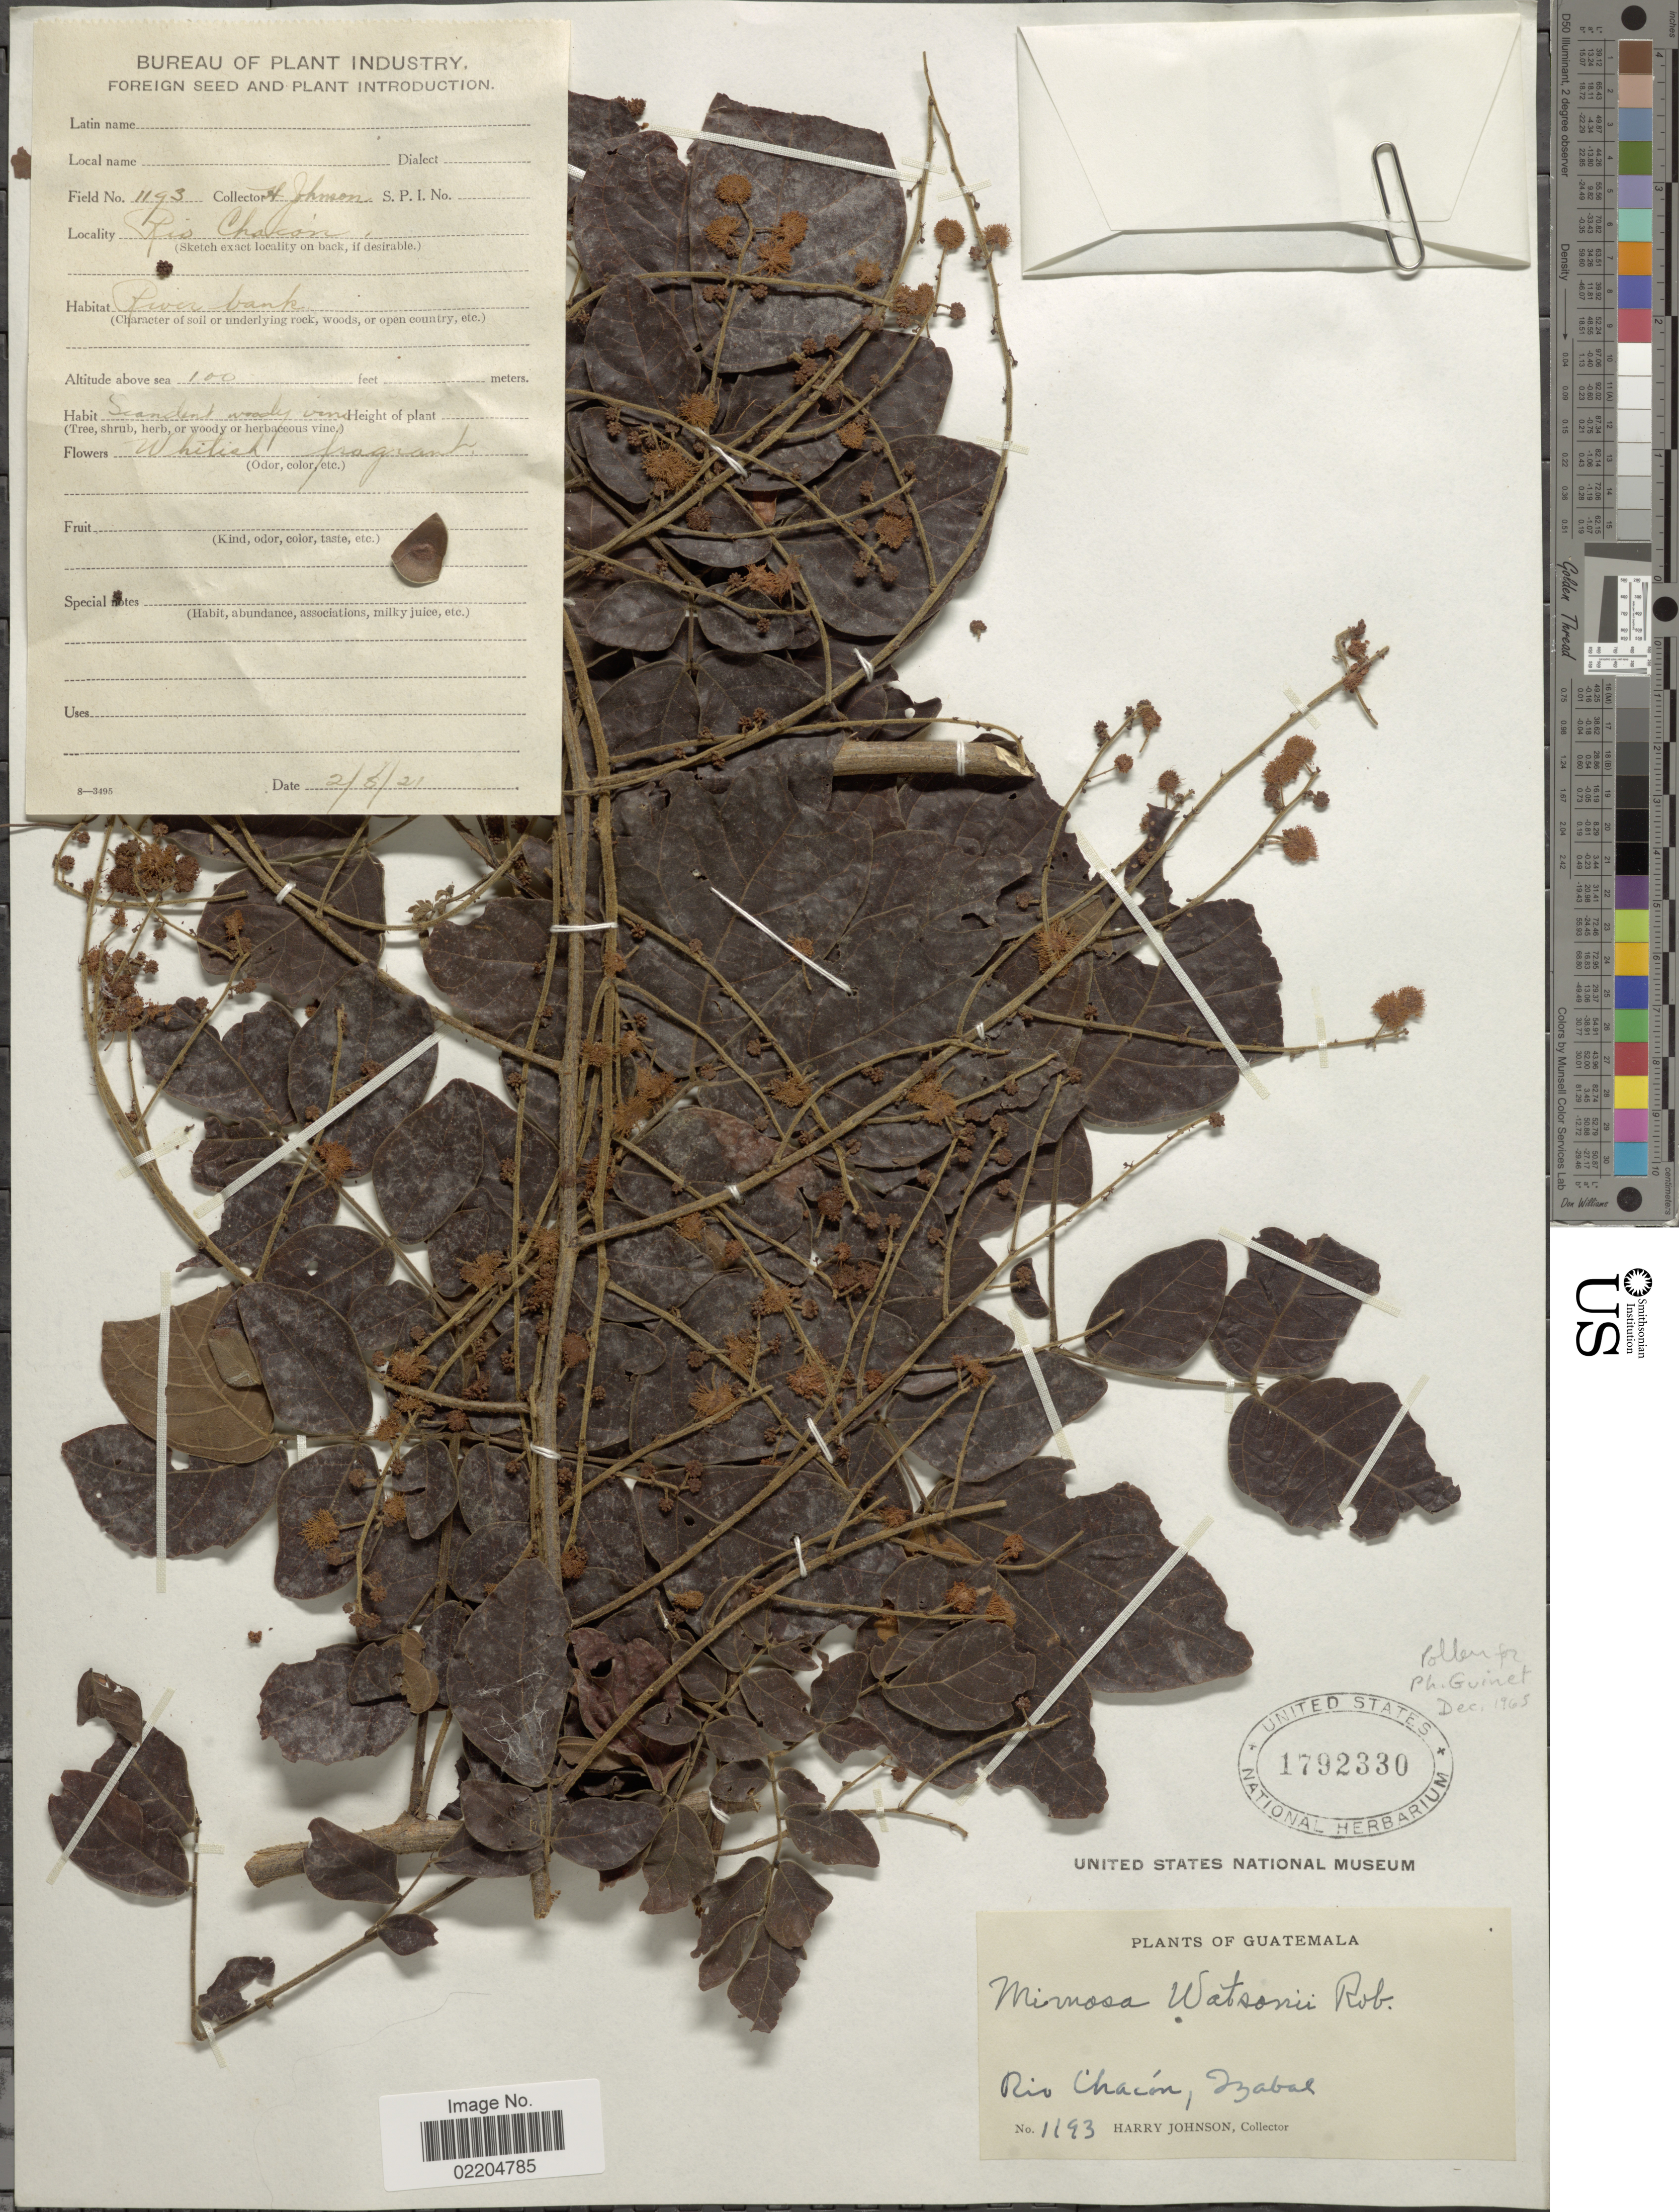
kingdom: Plantae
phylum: Tracheophyta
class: Magnoliopsida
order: Fabales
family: Fabaceae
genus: Mimosa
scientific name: Mimosa watsonii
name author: B.L. Rob.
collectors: H. Johnson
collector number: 1193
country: Guatemala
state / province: Izabal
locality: Rio Chacon, Izabal.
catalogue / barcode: US 1792330